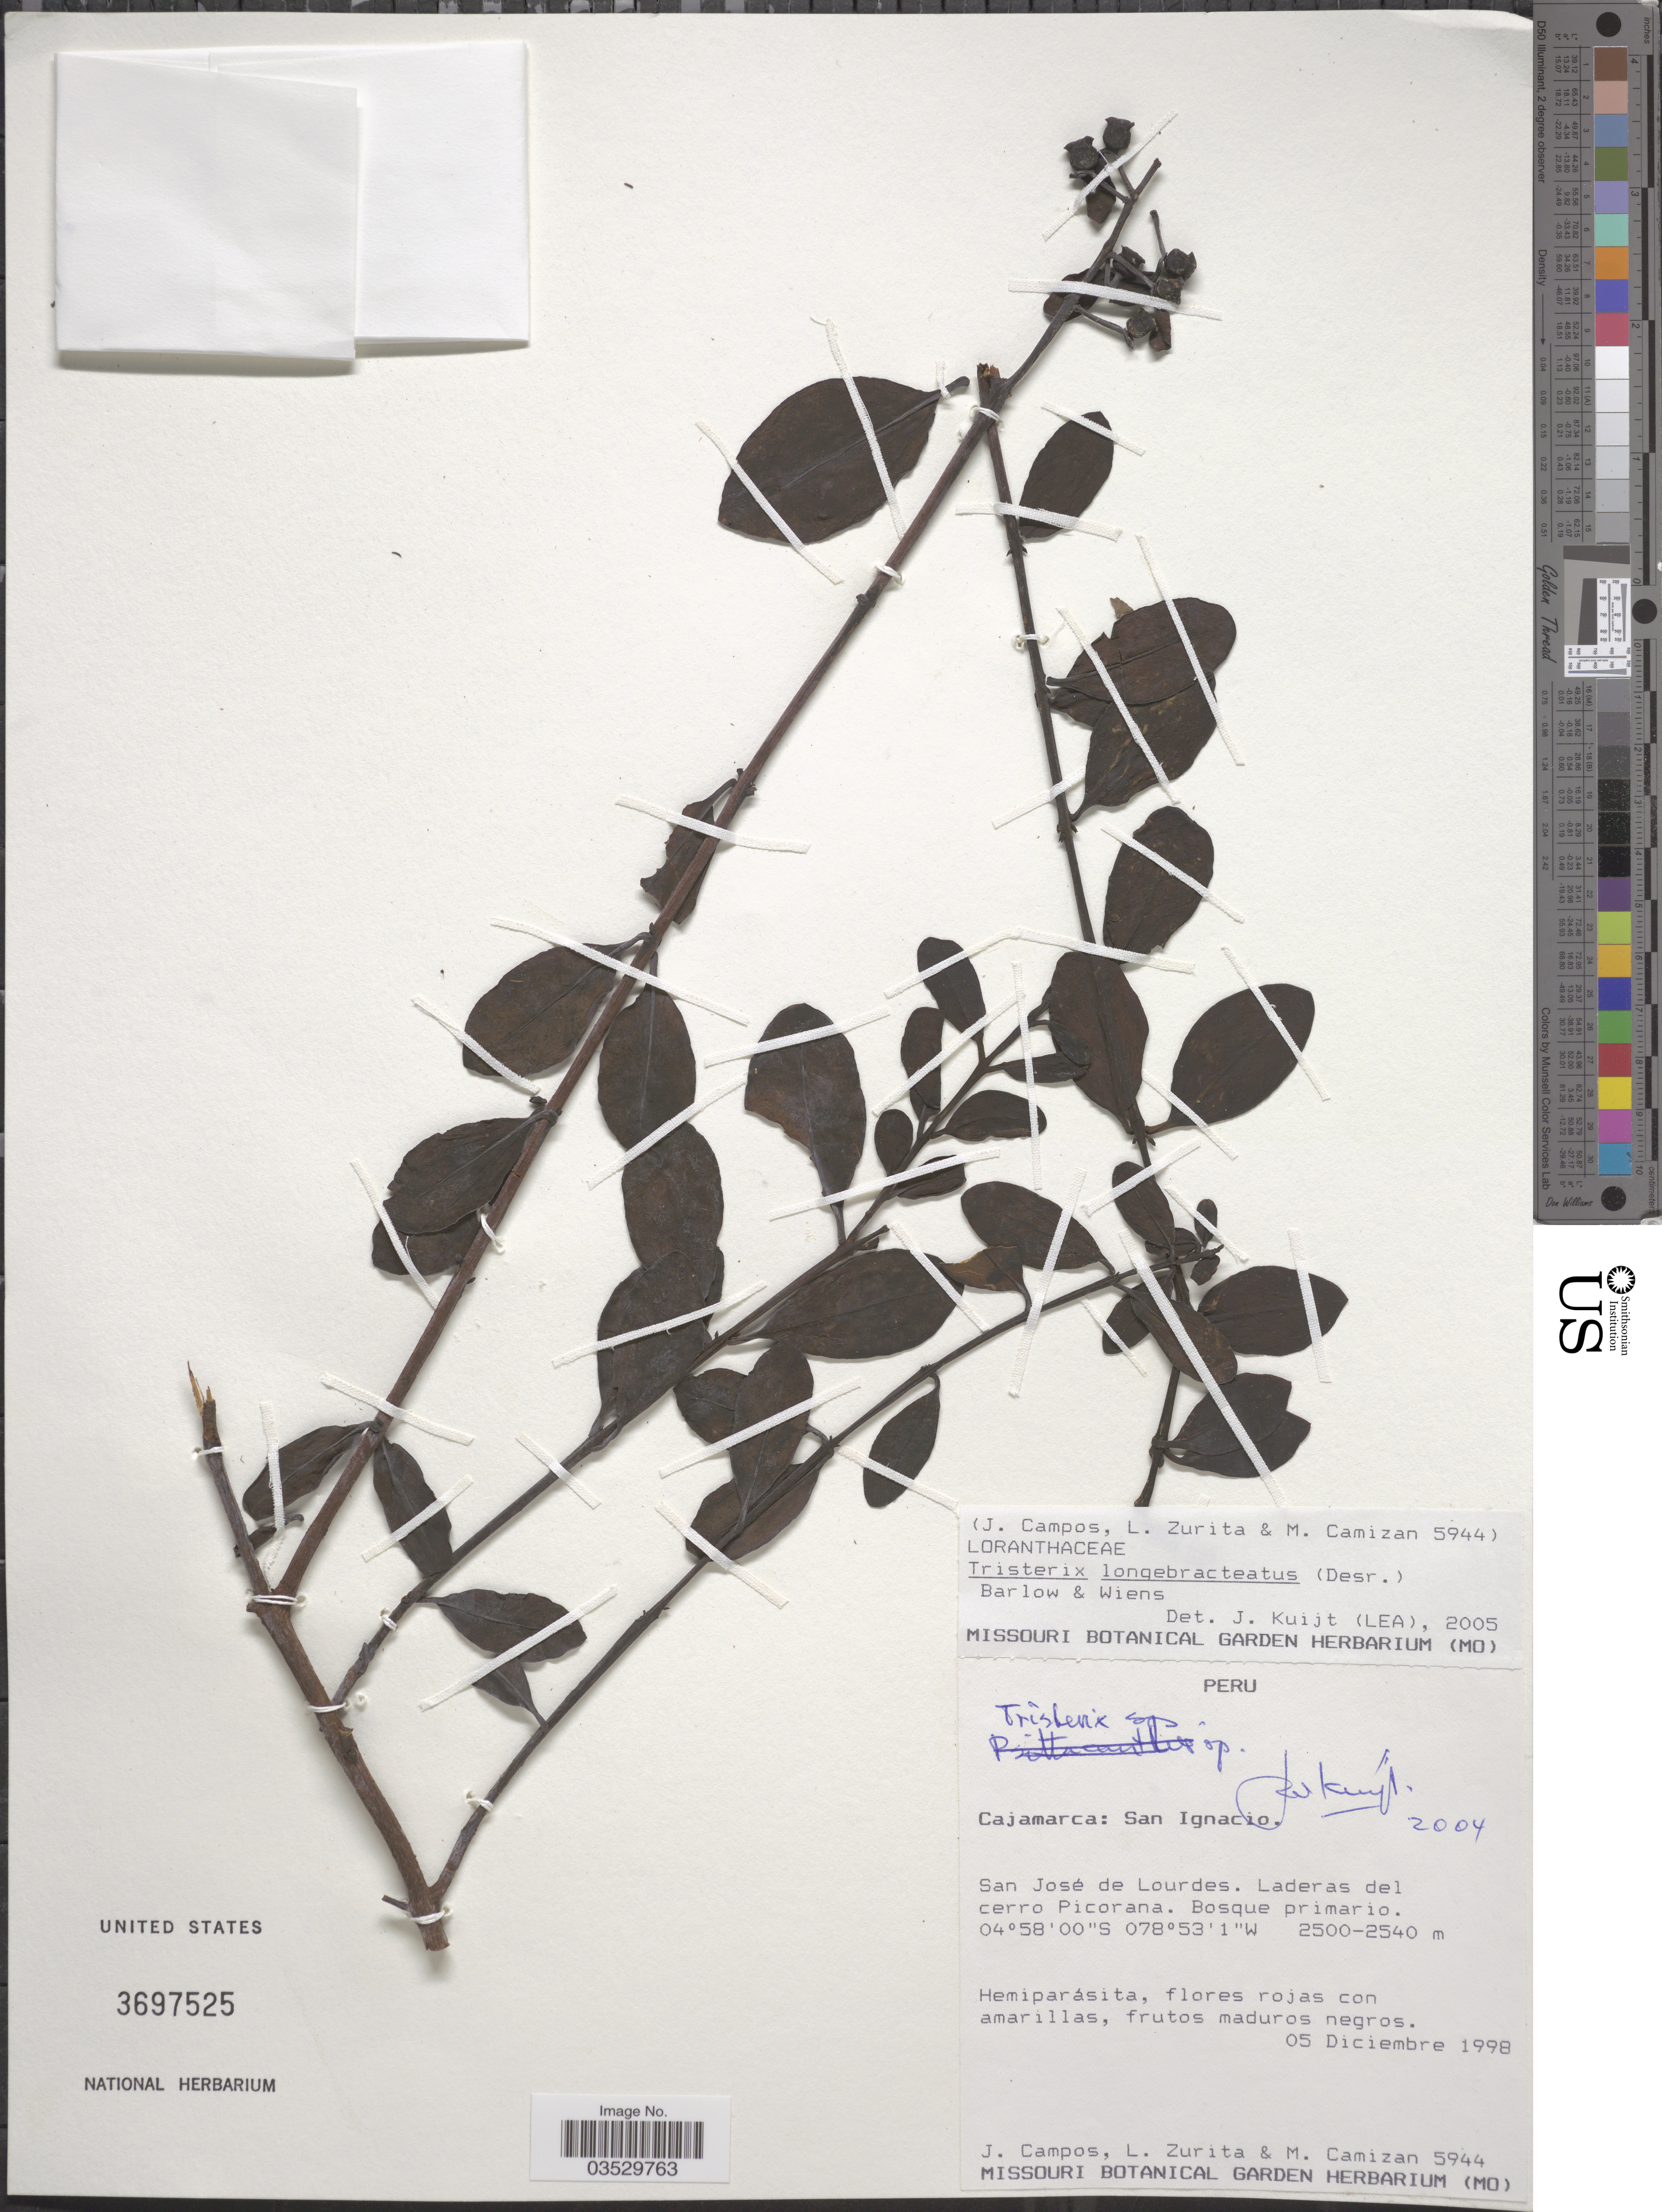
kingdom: Plantae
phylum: Tracheophyta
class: Magnoliopsida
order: Santalales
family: Loranthaceae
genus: Tristerix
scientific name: Tristerix longebracteatus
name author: (Desr.) Bart. & Wiens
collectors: J. Campos, L. Zurita & M. Camizan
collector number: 5944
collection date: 1998-12-05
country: Peru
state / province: Cajamarca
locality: San Ignacio. San José de Lourdes. Laderas del cerro Picorana.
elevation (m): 2500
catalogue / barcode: US 3697525